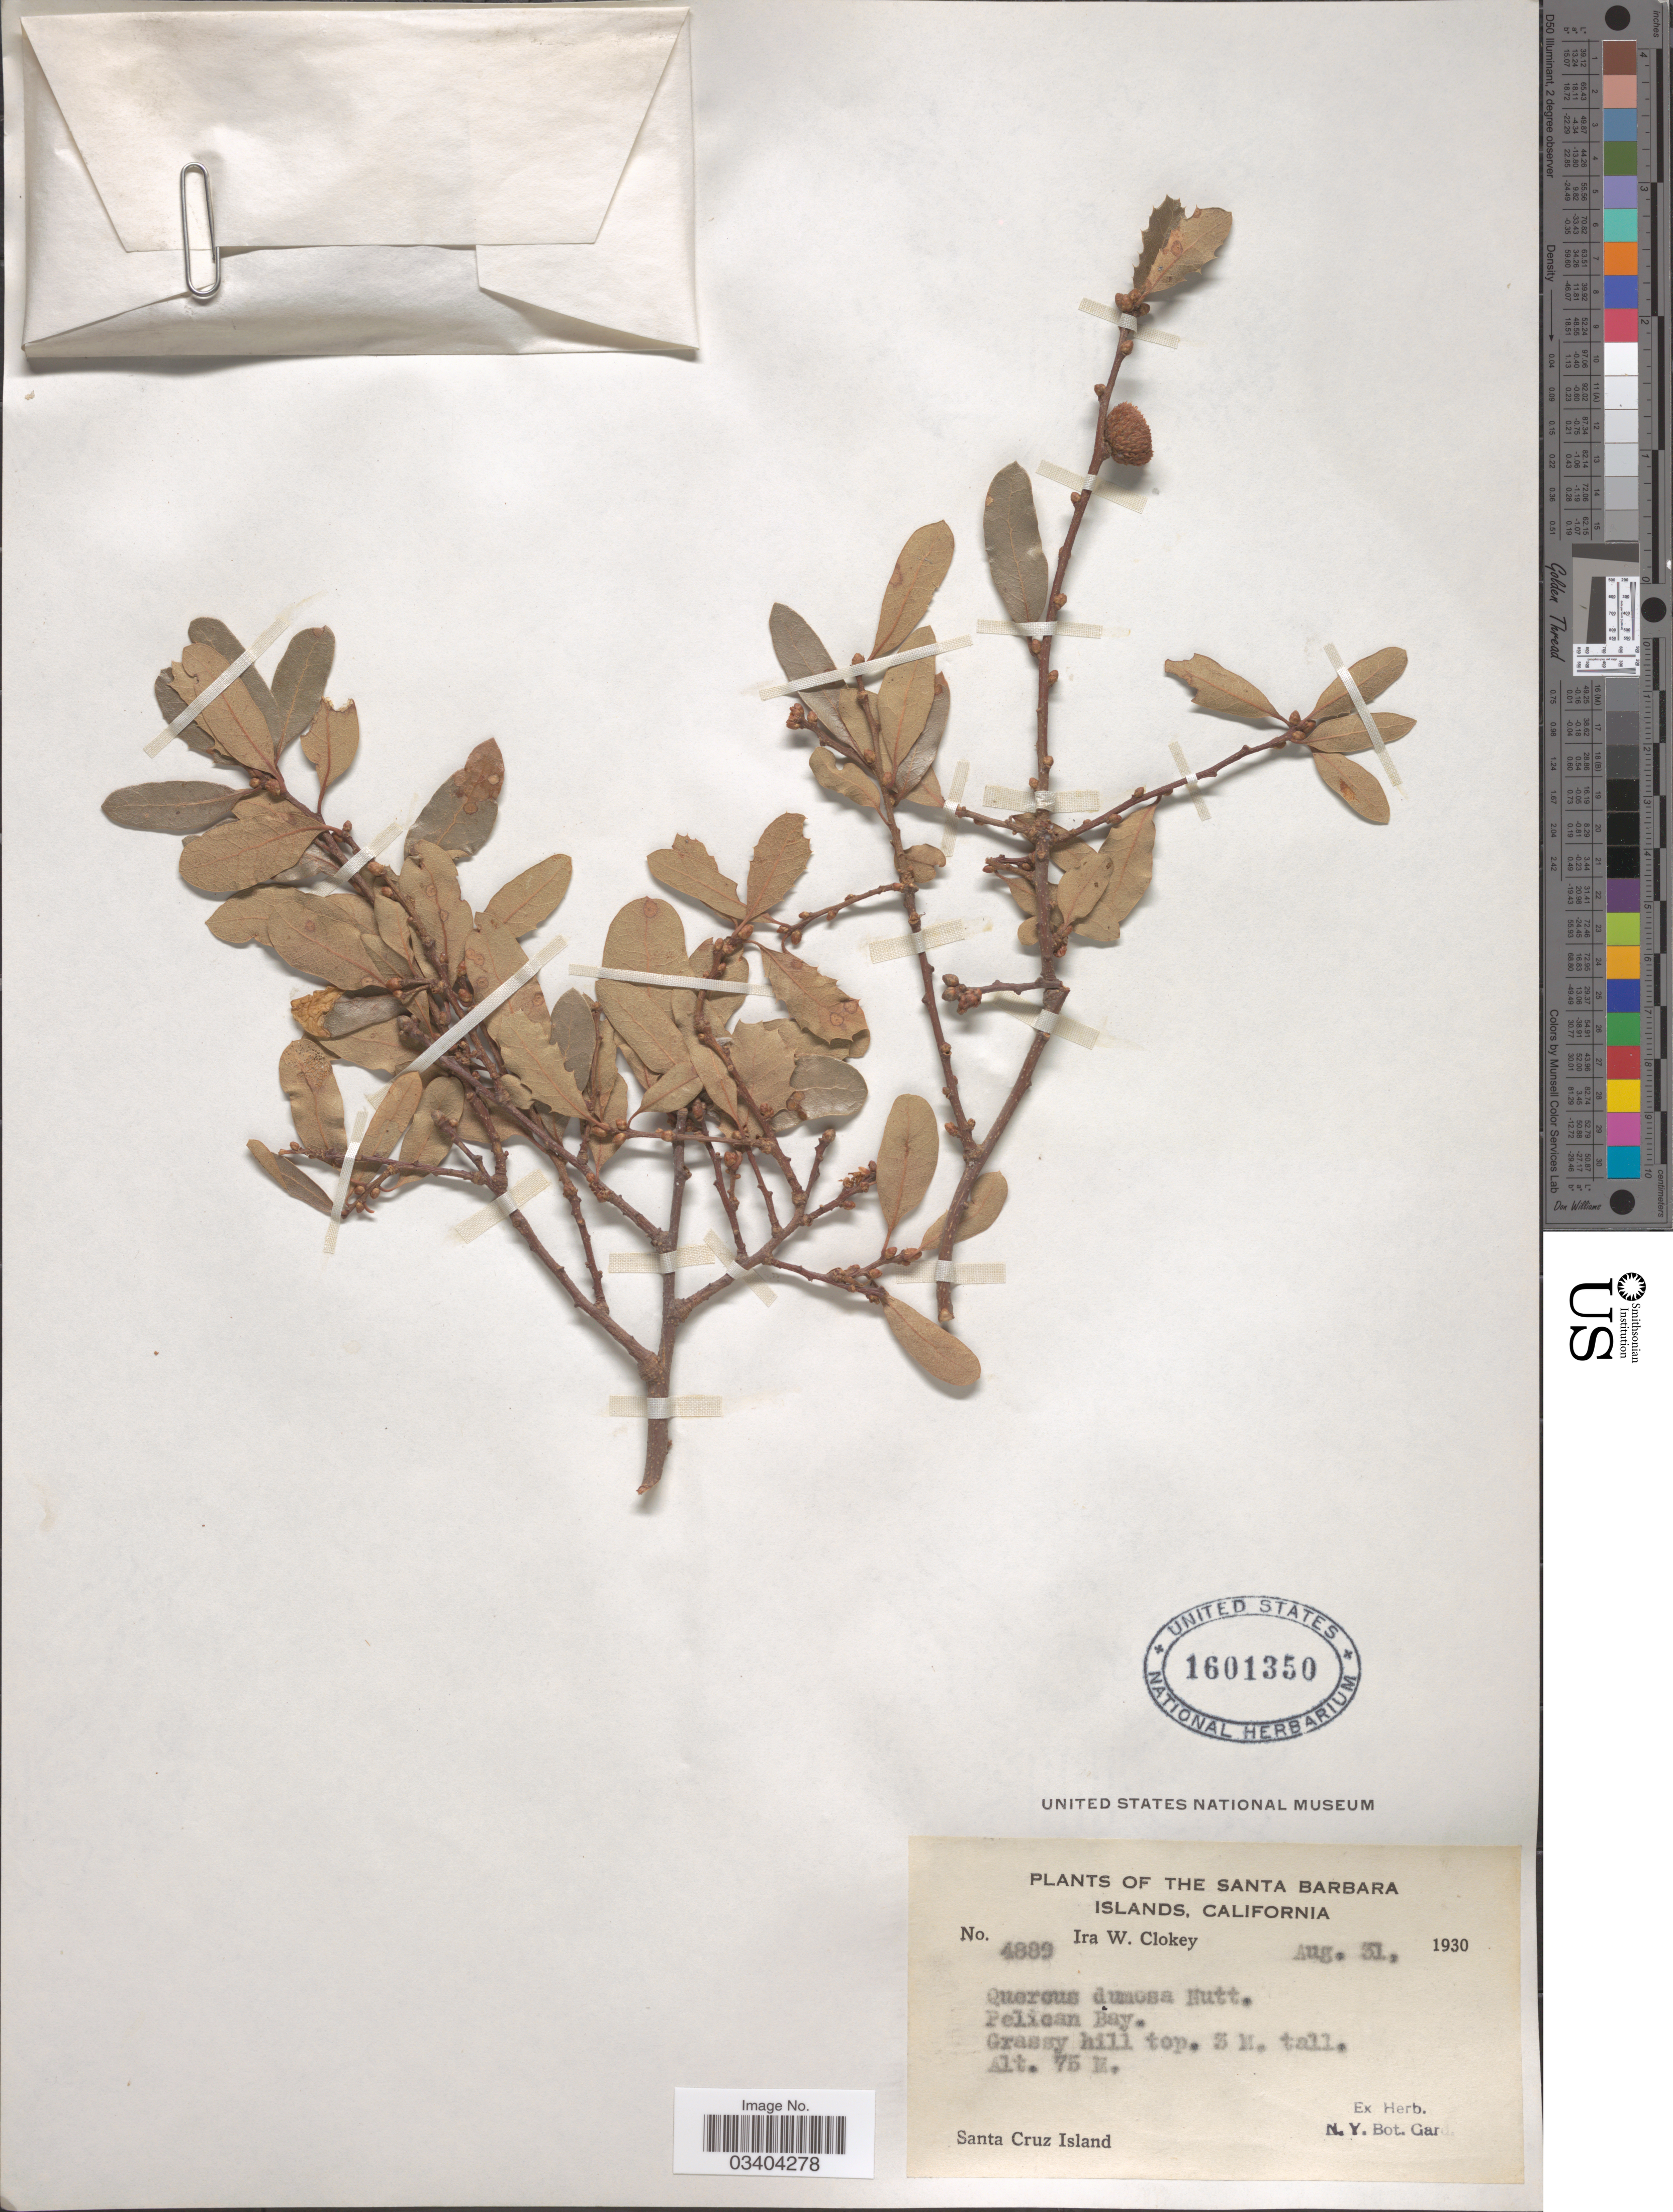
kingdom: Plantae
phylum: Tracheophyta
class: Magnoliopsida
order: Fagales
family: Fagaceae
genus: Quercus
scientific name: Quercus dumosa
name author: Nutt.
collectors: I. W. Clokey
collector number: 4889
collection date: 1930-08-31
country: United States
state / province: California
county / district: Santa Barbara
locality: The Santa Barbara Islands. Pelican Bay. Santa Cruz Island.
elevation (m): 75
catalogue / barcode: US 1601350